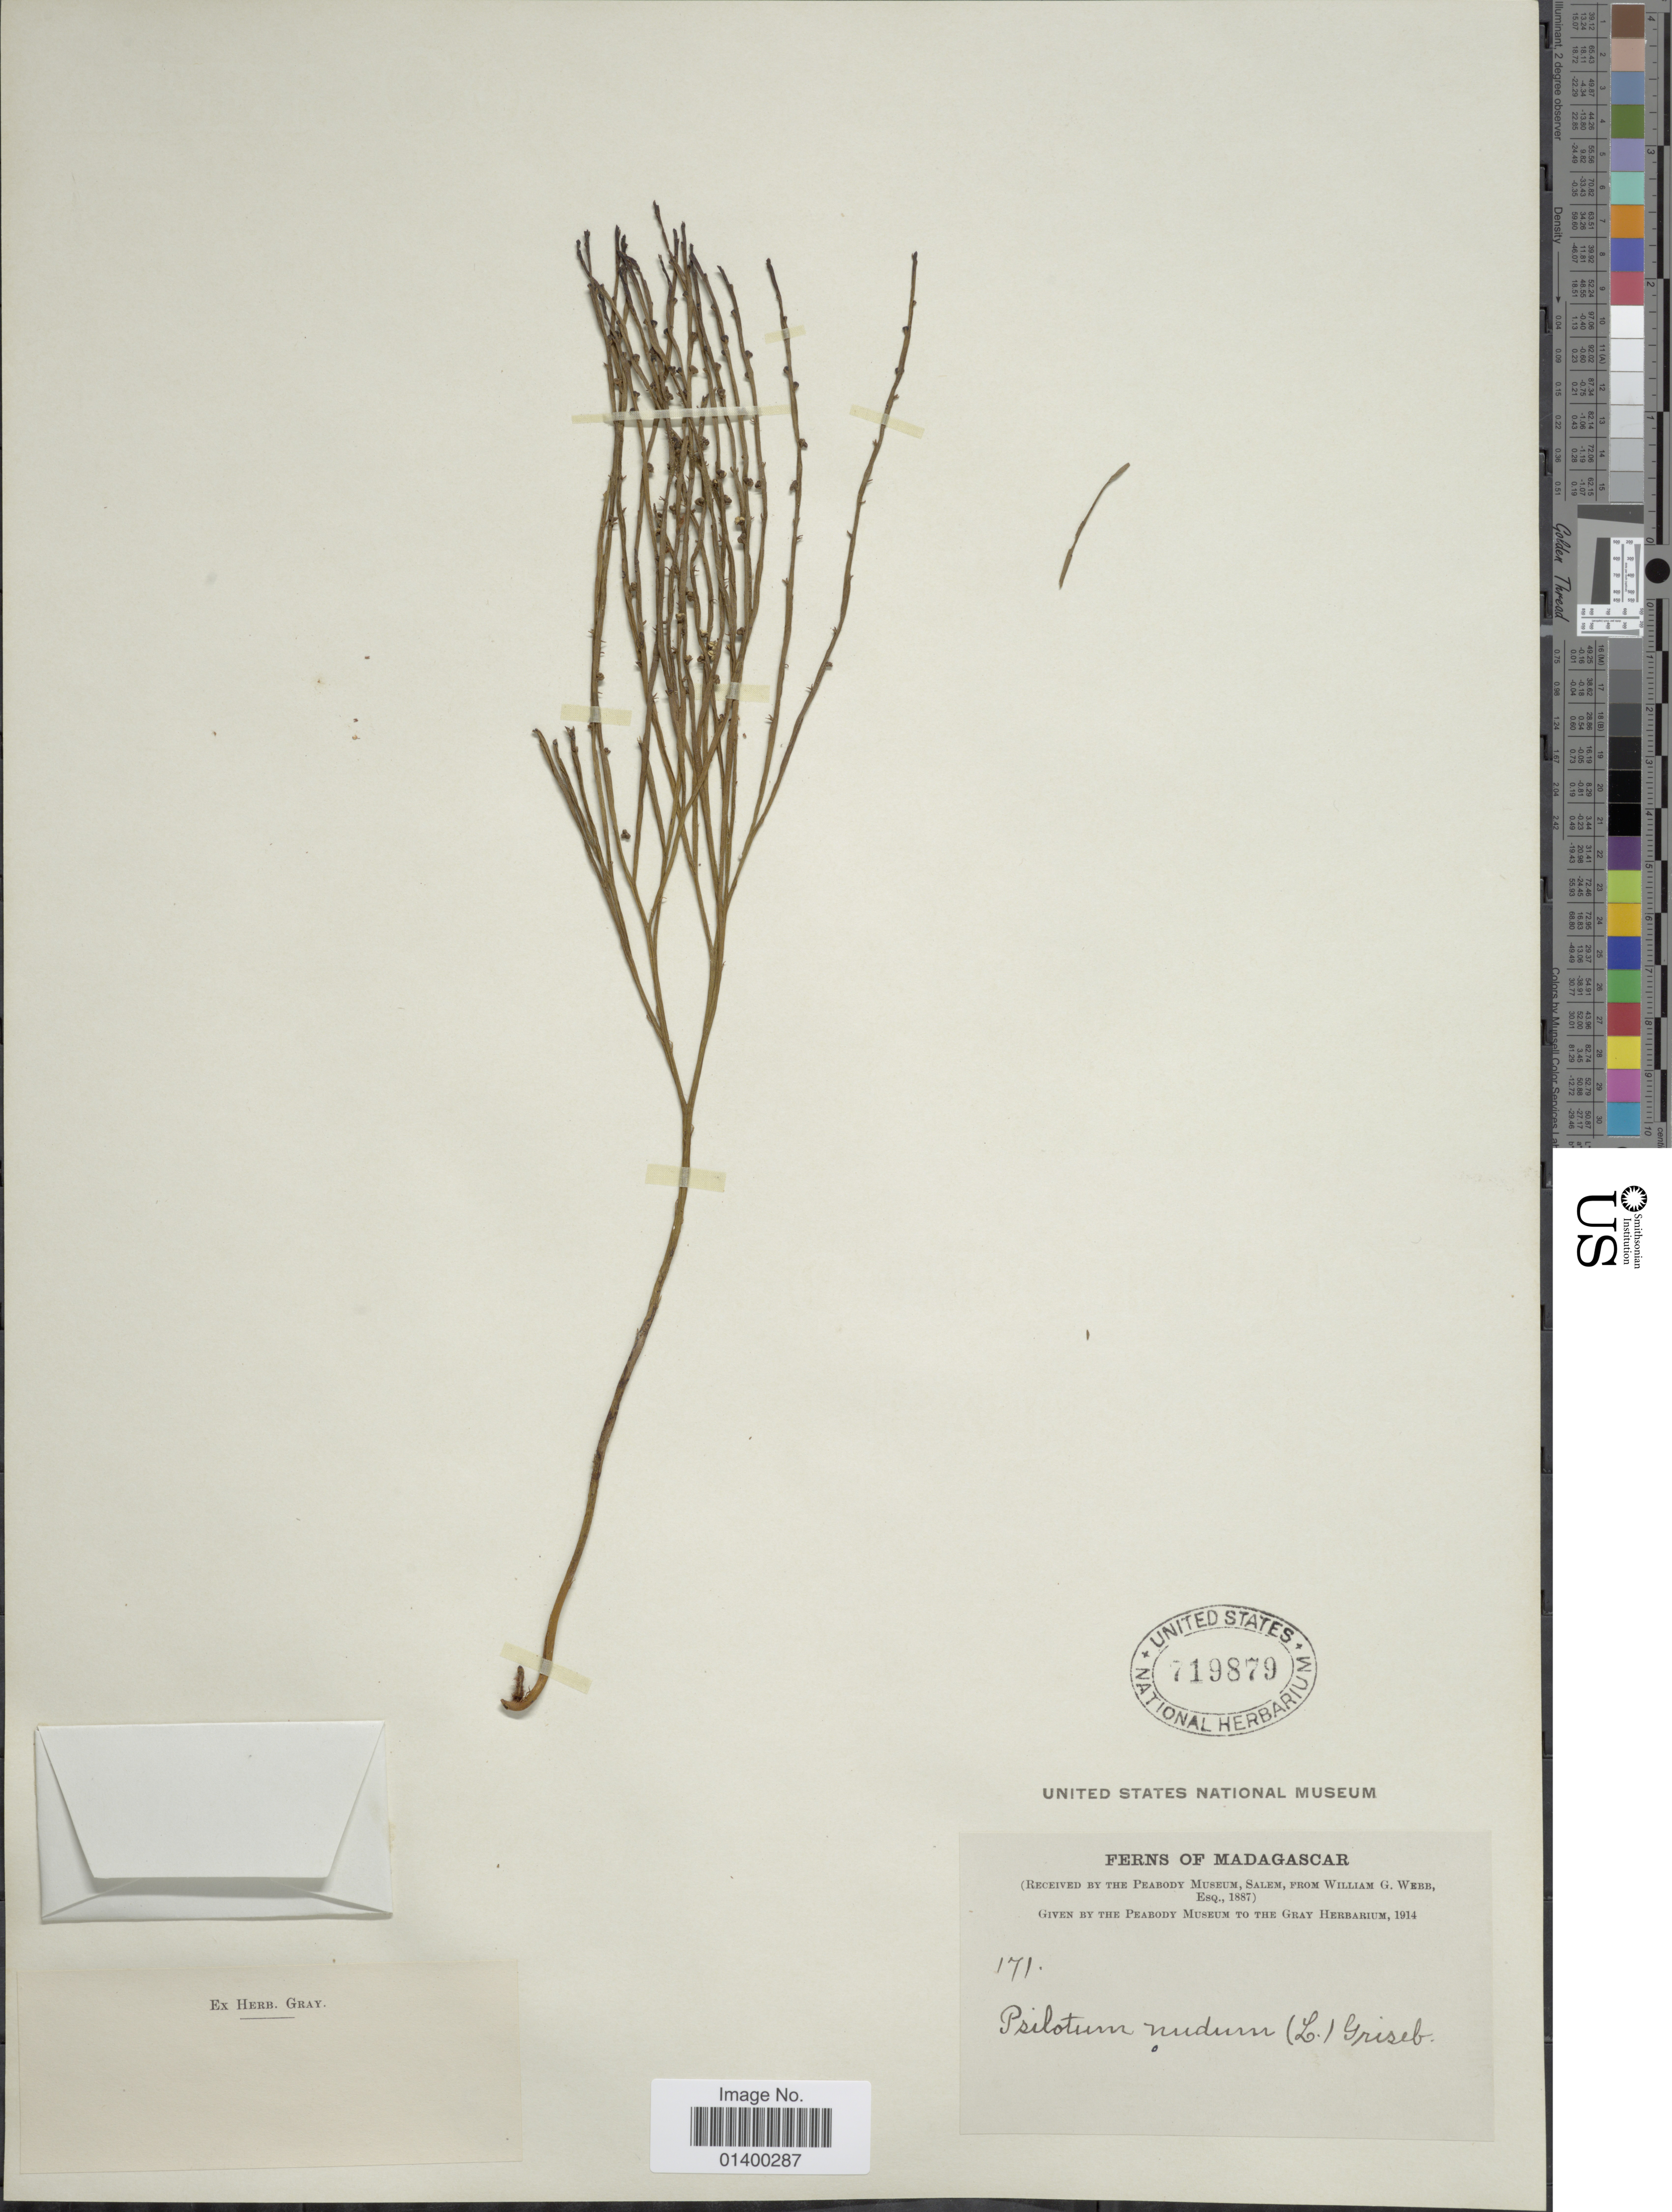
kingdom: Plantae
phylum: Tracheophyta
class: Polypodiopsida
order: Psilotales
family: Psilotaceae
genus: Psilotum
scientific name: Psilotum nudum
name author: (L.) P. Beauv.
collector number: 171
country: Madagascar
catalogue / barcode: US 719879